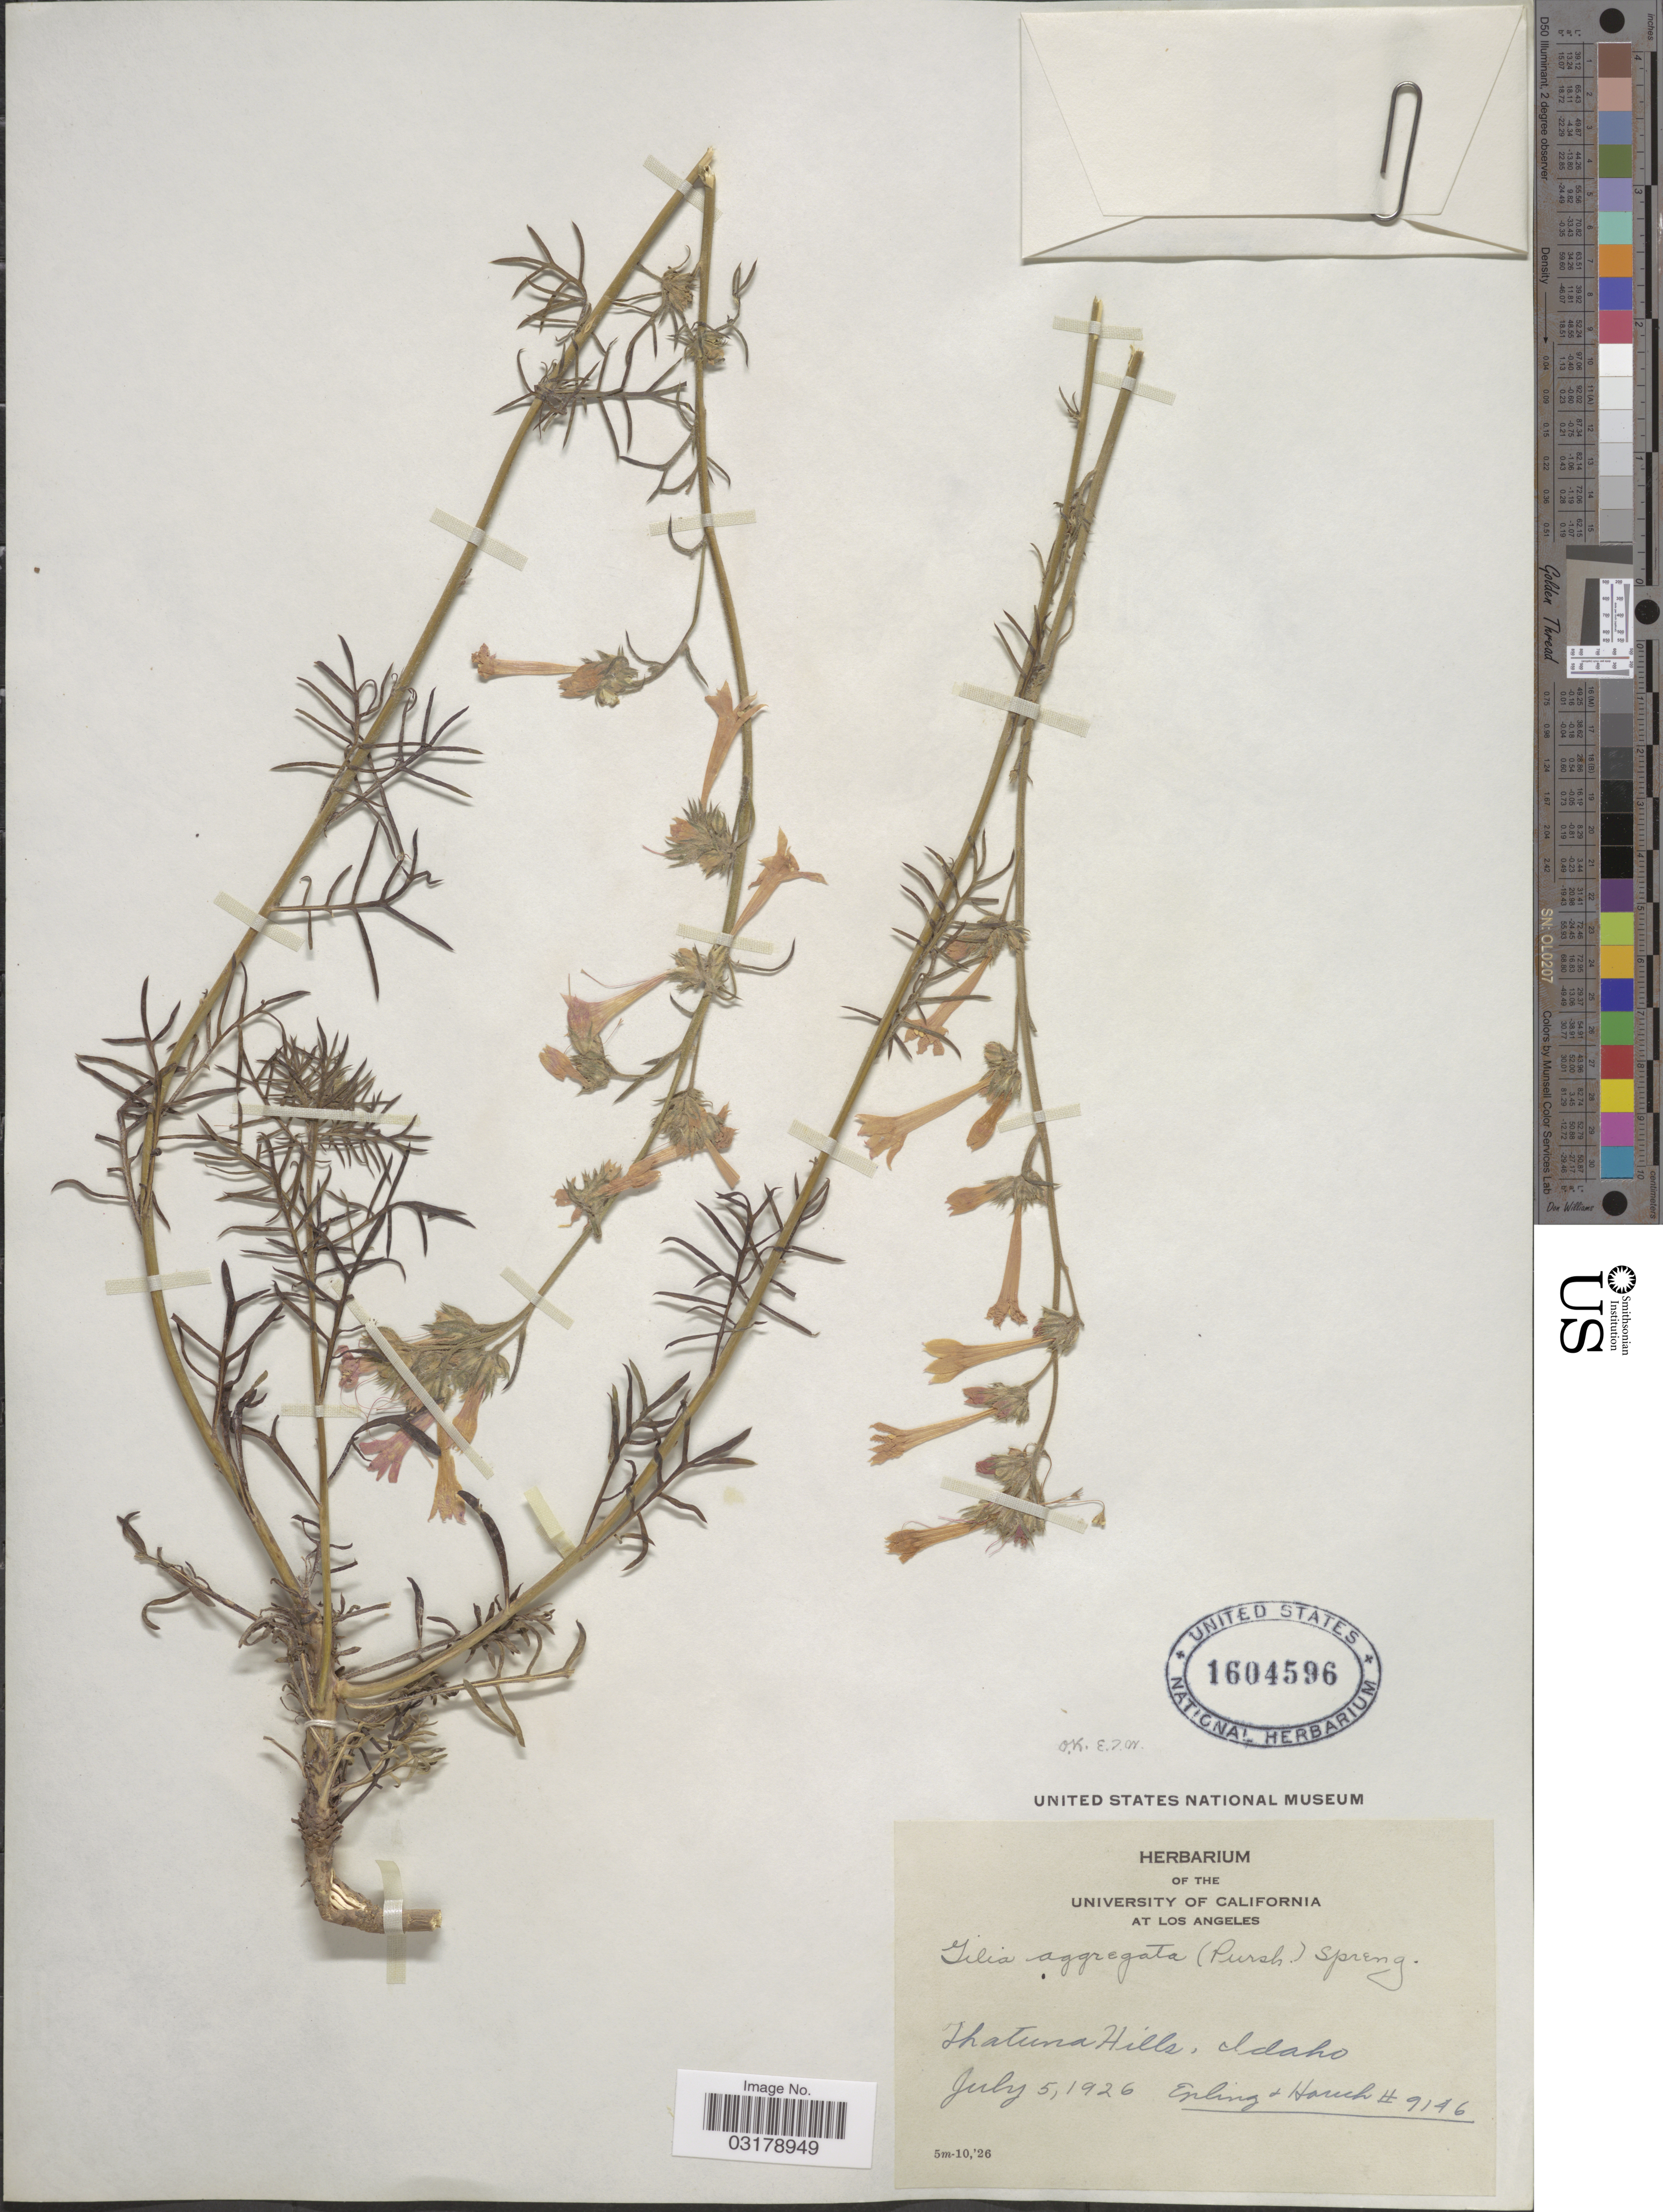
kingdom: Plantae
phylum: Tracheophyta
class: Magnoliopsida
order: Ericales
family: Polemoniaceae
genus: Ipomopsis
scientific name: Ipomopsis aggregata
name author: (Pursh) V.E. Grant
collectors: -- Epling & -. Hauch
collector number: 9146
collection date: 1926-07-05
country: United States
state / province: Idaho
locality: At Los Angeles. Ihatuna Hills.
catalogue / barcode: US 1604596